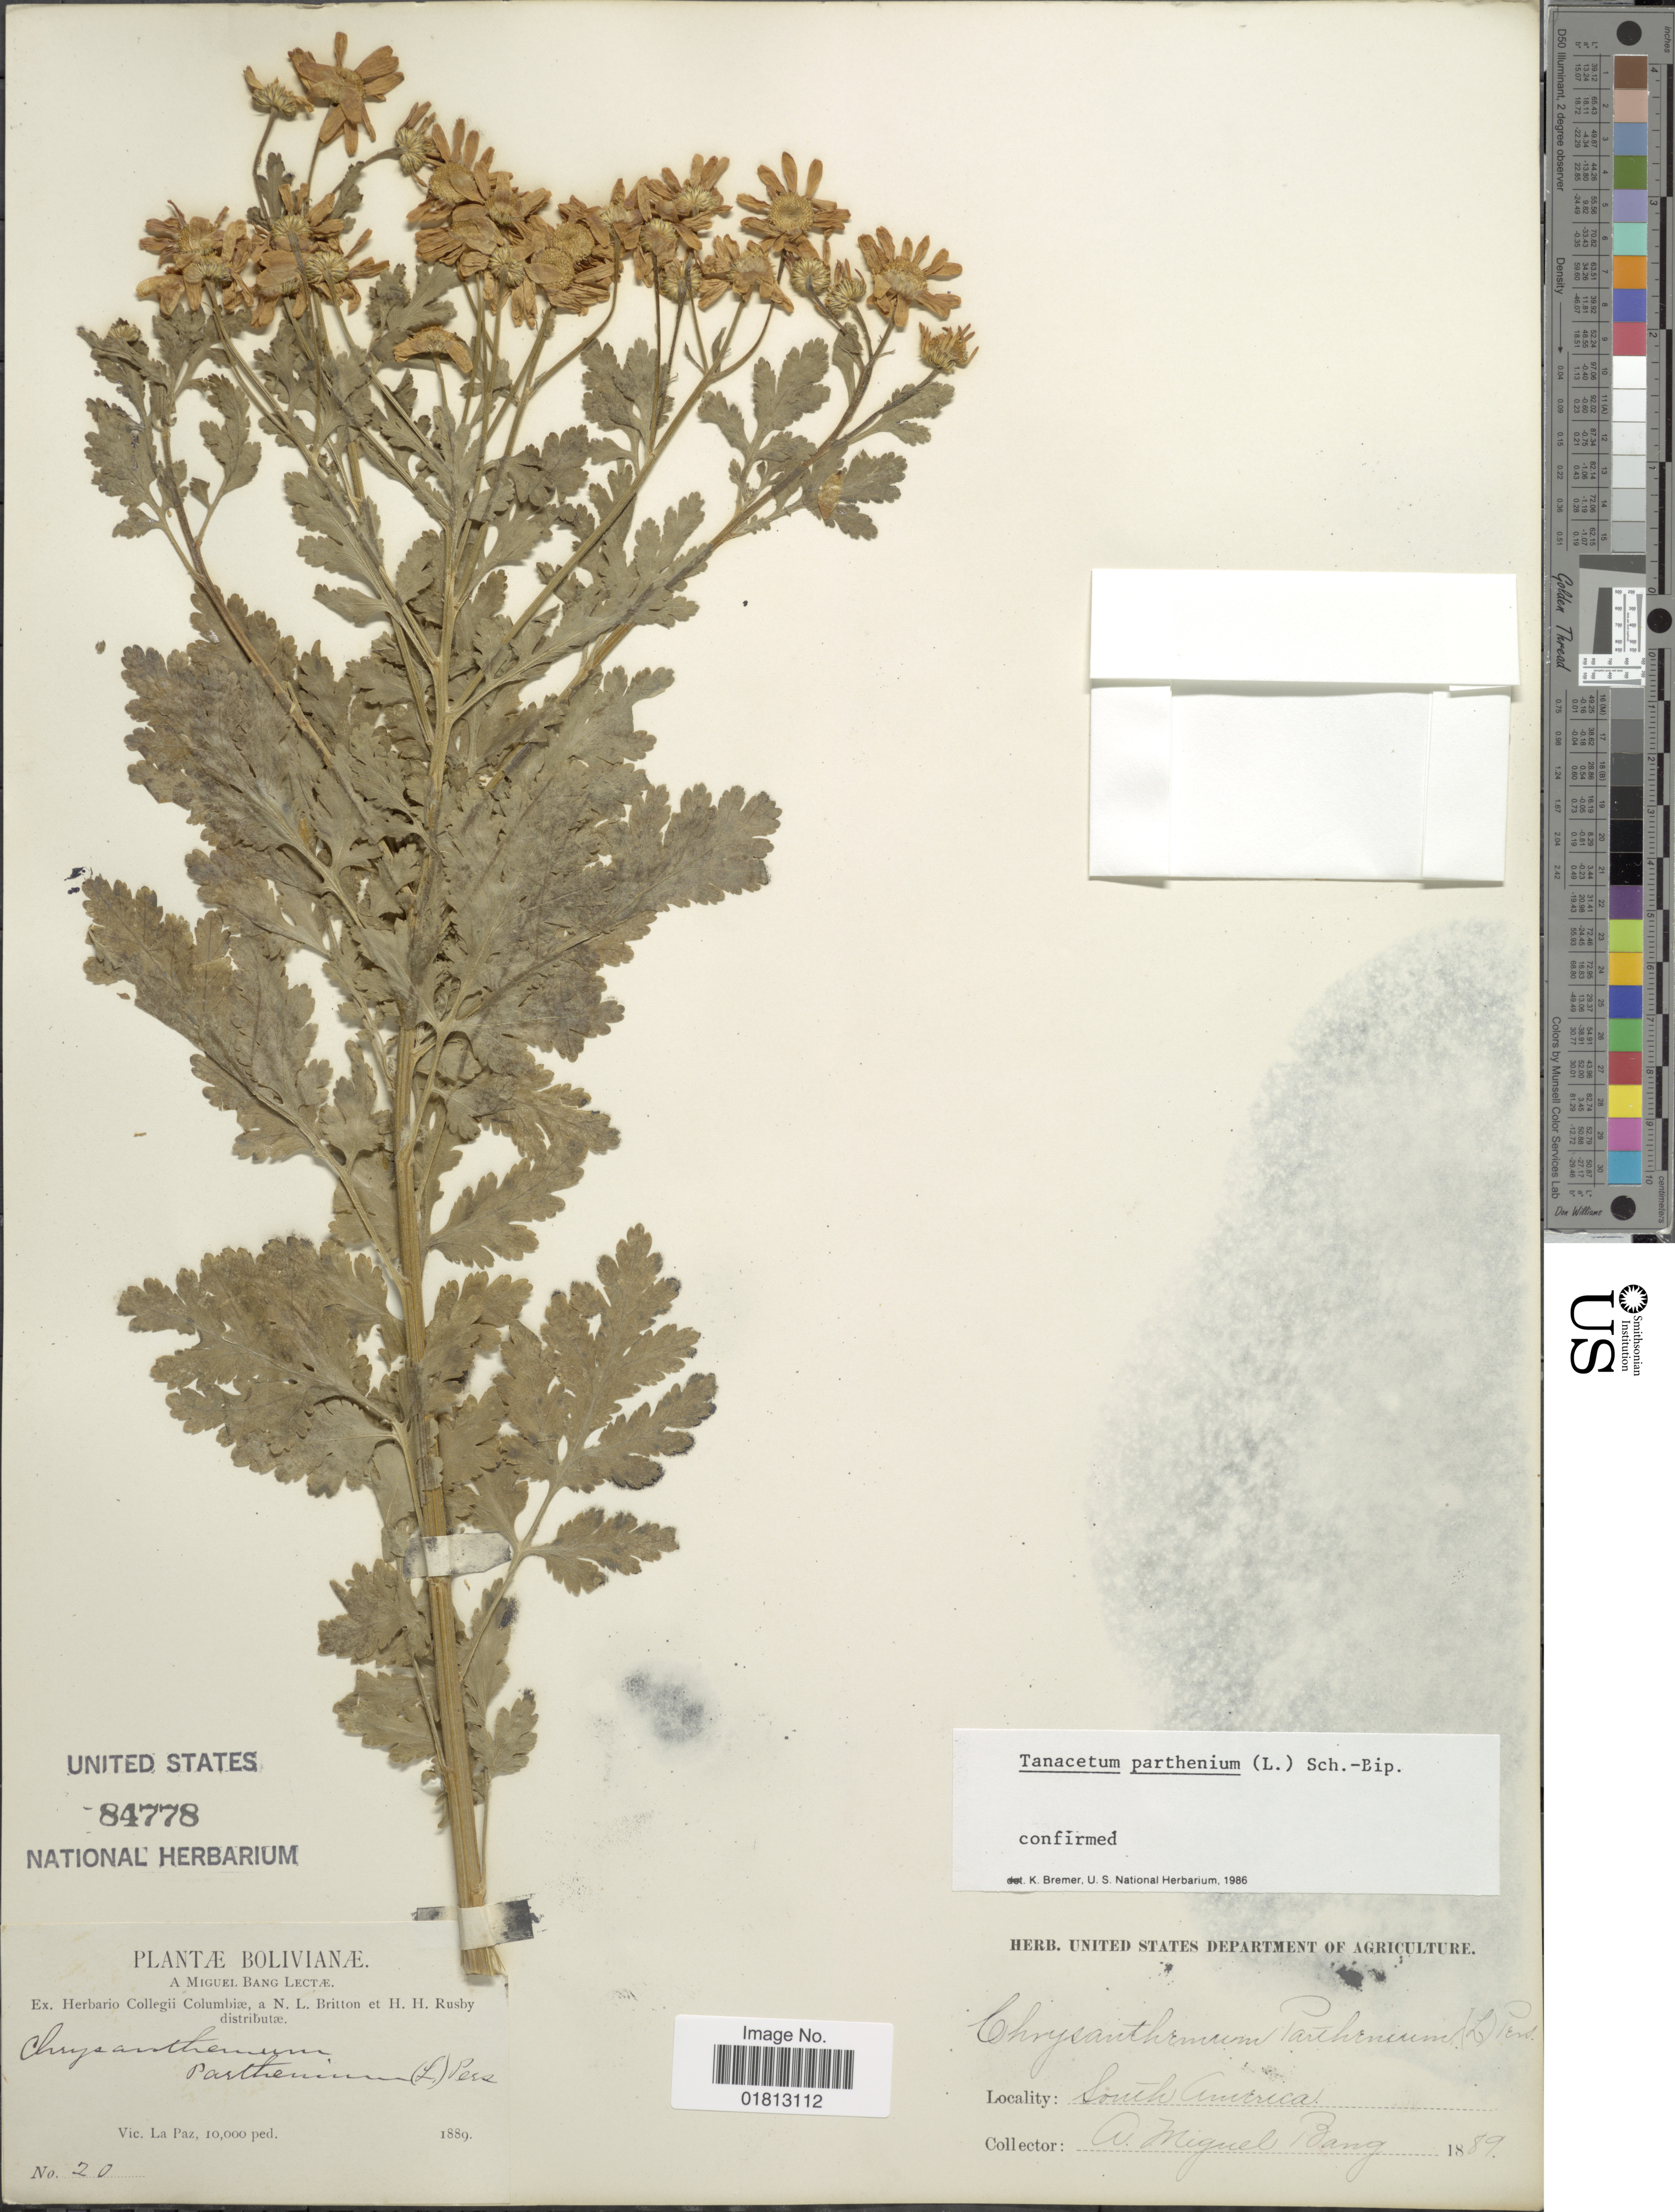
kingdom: Plantae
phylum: Tracheophyta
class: Magnoliopsida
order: Asterales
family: Asteraceae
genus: Tanacetum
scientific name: Tanacetum parthenium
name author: (L.) Sch. Bip.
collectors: M. Bang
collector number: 20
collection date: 1889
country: Bolivia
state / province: La Paz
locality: Vic. La Paz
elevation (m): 3048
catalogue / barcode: US 84778